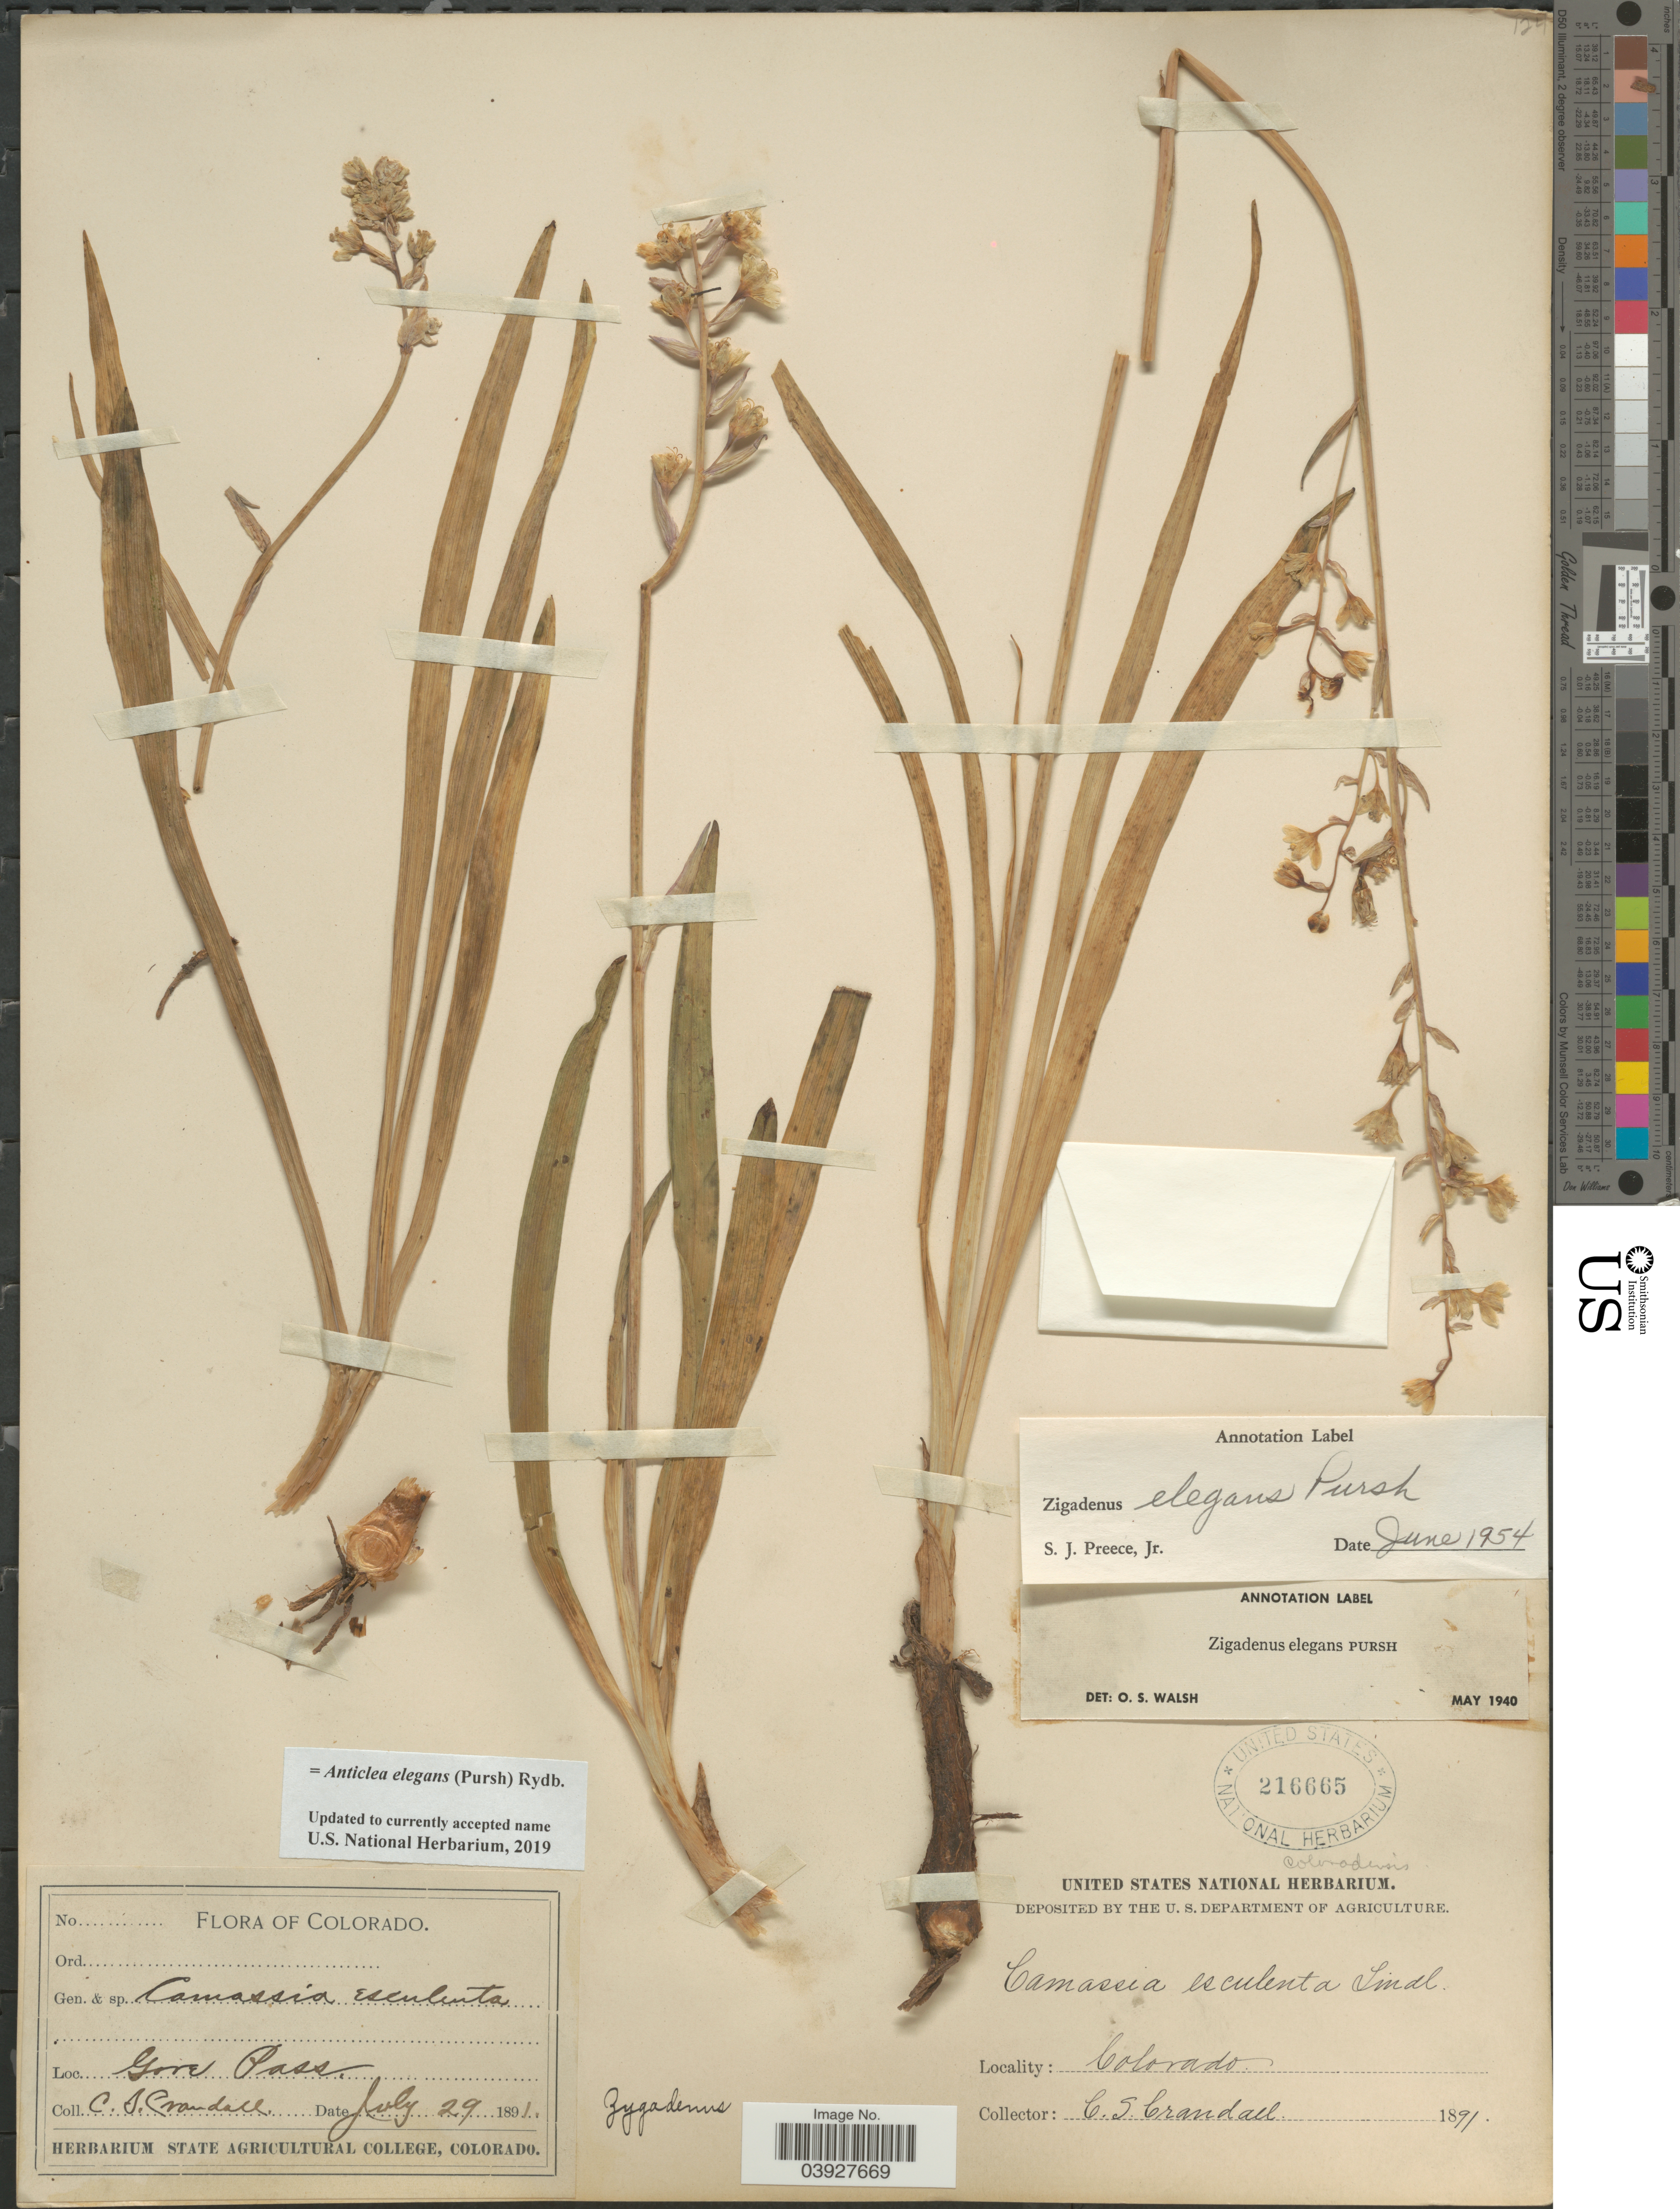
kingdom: Plantae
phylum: Tracheophyta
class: Liliopsida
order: Liliales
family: Melanthiaceae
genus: Anticlea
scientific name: Anticlea elegans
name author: (Pursh) Rydb.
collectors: C. Crandall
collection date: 1891-07-29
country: United States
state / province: Colorado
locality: Gore Pass.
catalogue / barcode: US 216665